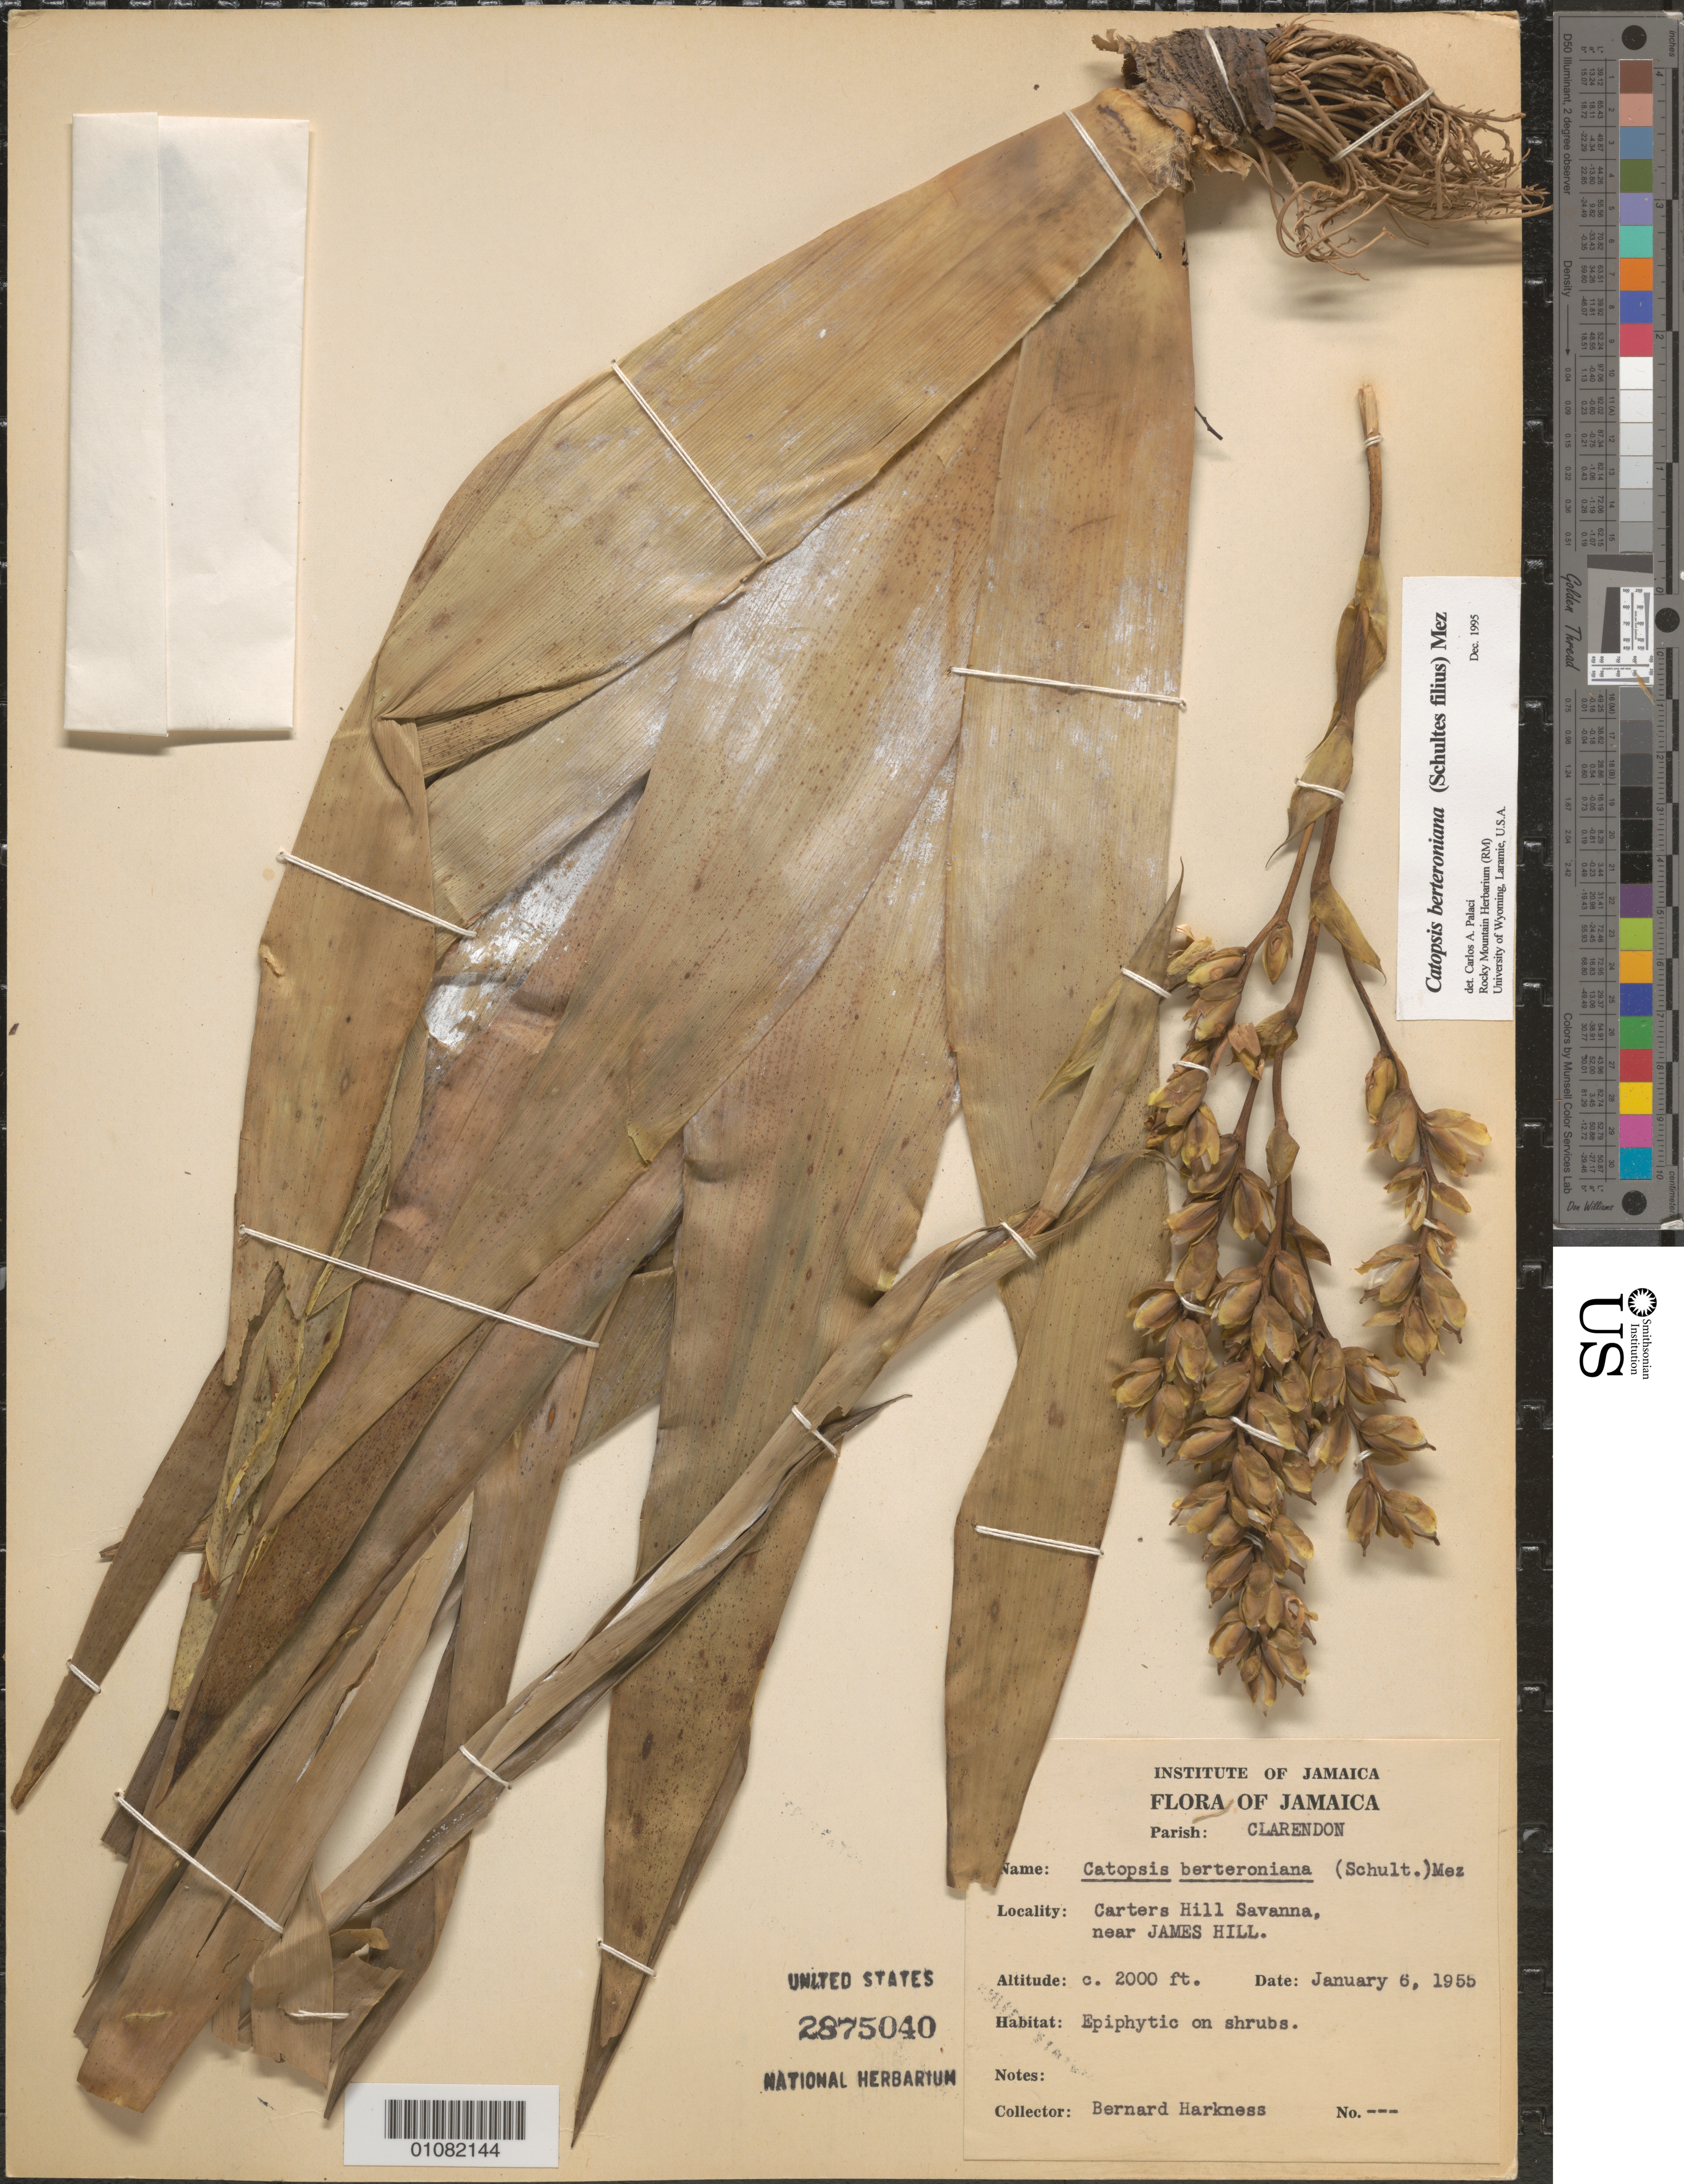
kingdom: Plantae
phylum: Tracheophyta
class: Liliopsida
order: Poales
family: Bromeliaceae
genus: Catopsis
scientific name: Catopsis berteroniana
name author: (Schult. & Schult. f.) Mez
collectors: B. Harkness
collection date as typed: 06 Jan 1955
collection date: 1955-01-06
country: Jamaica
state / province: Clarendon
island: Jamaica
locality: Carters Hill Savanna, near James Hill.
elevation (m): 610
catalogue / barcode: US 2875040